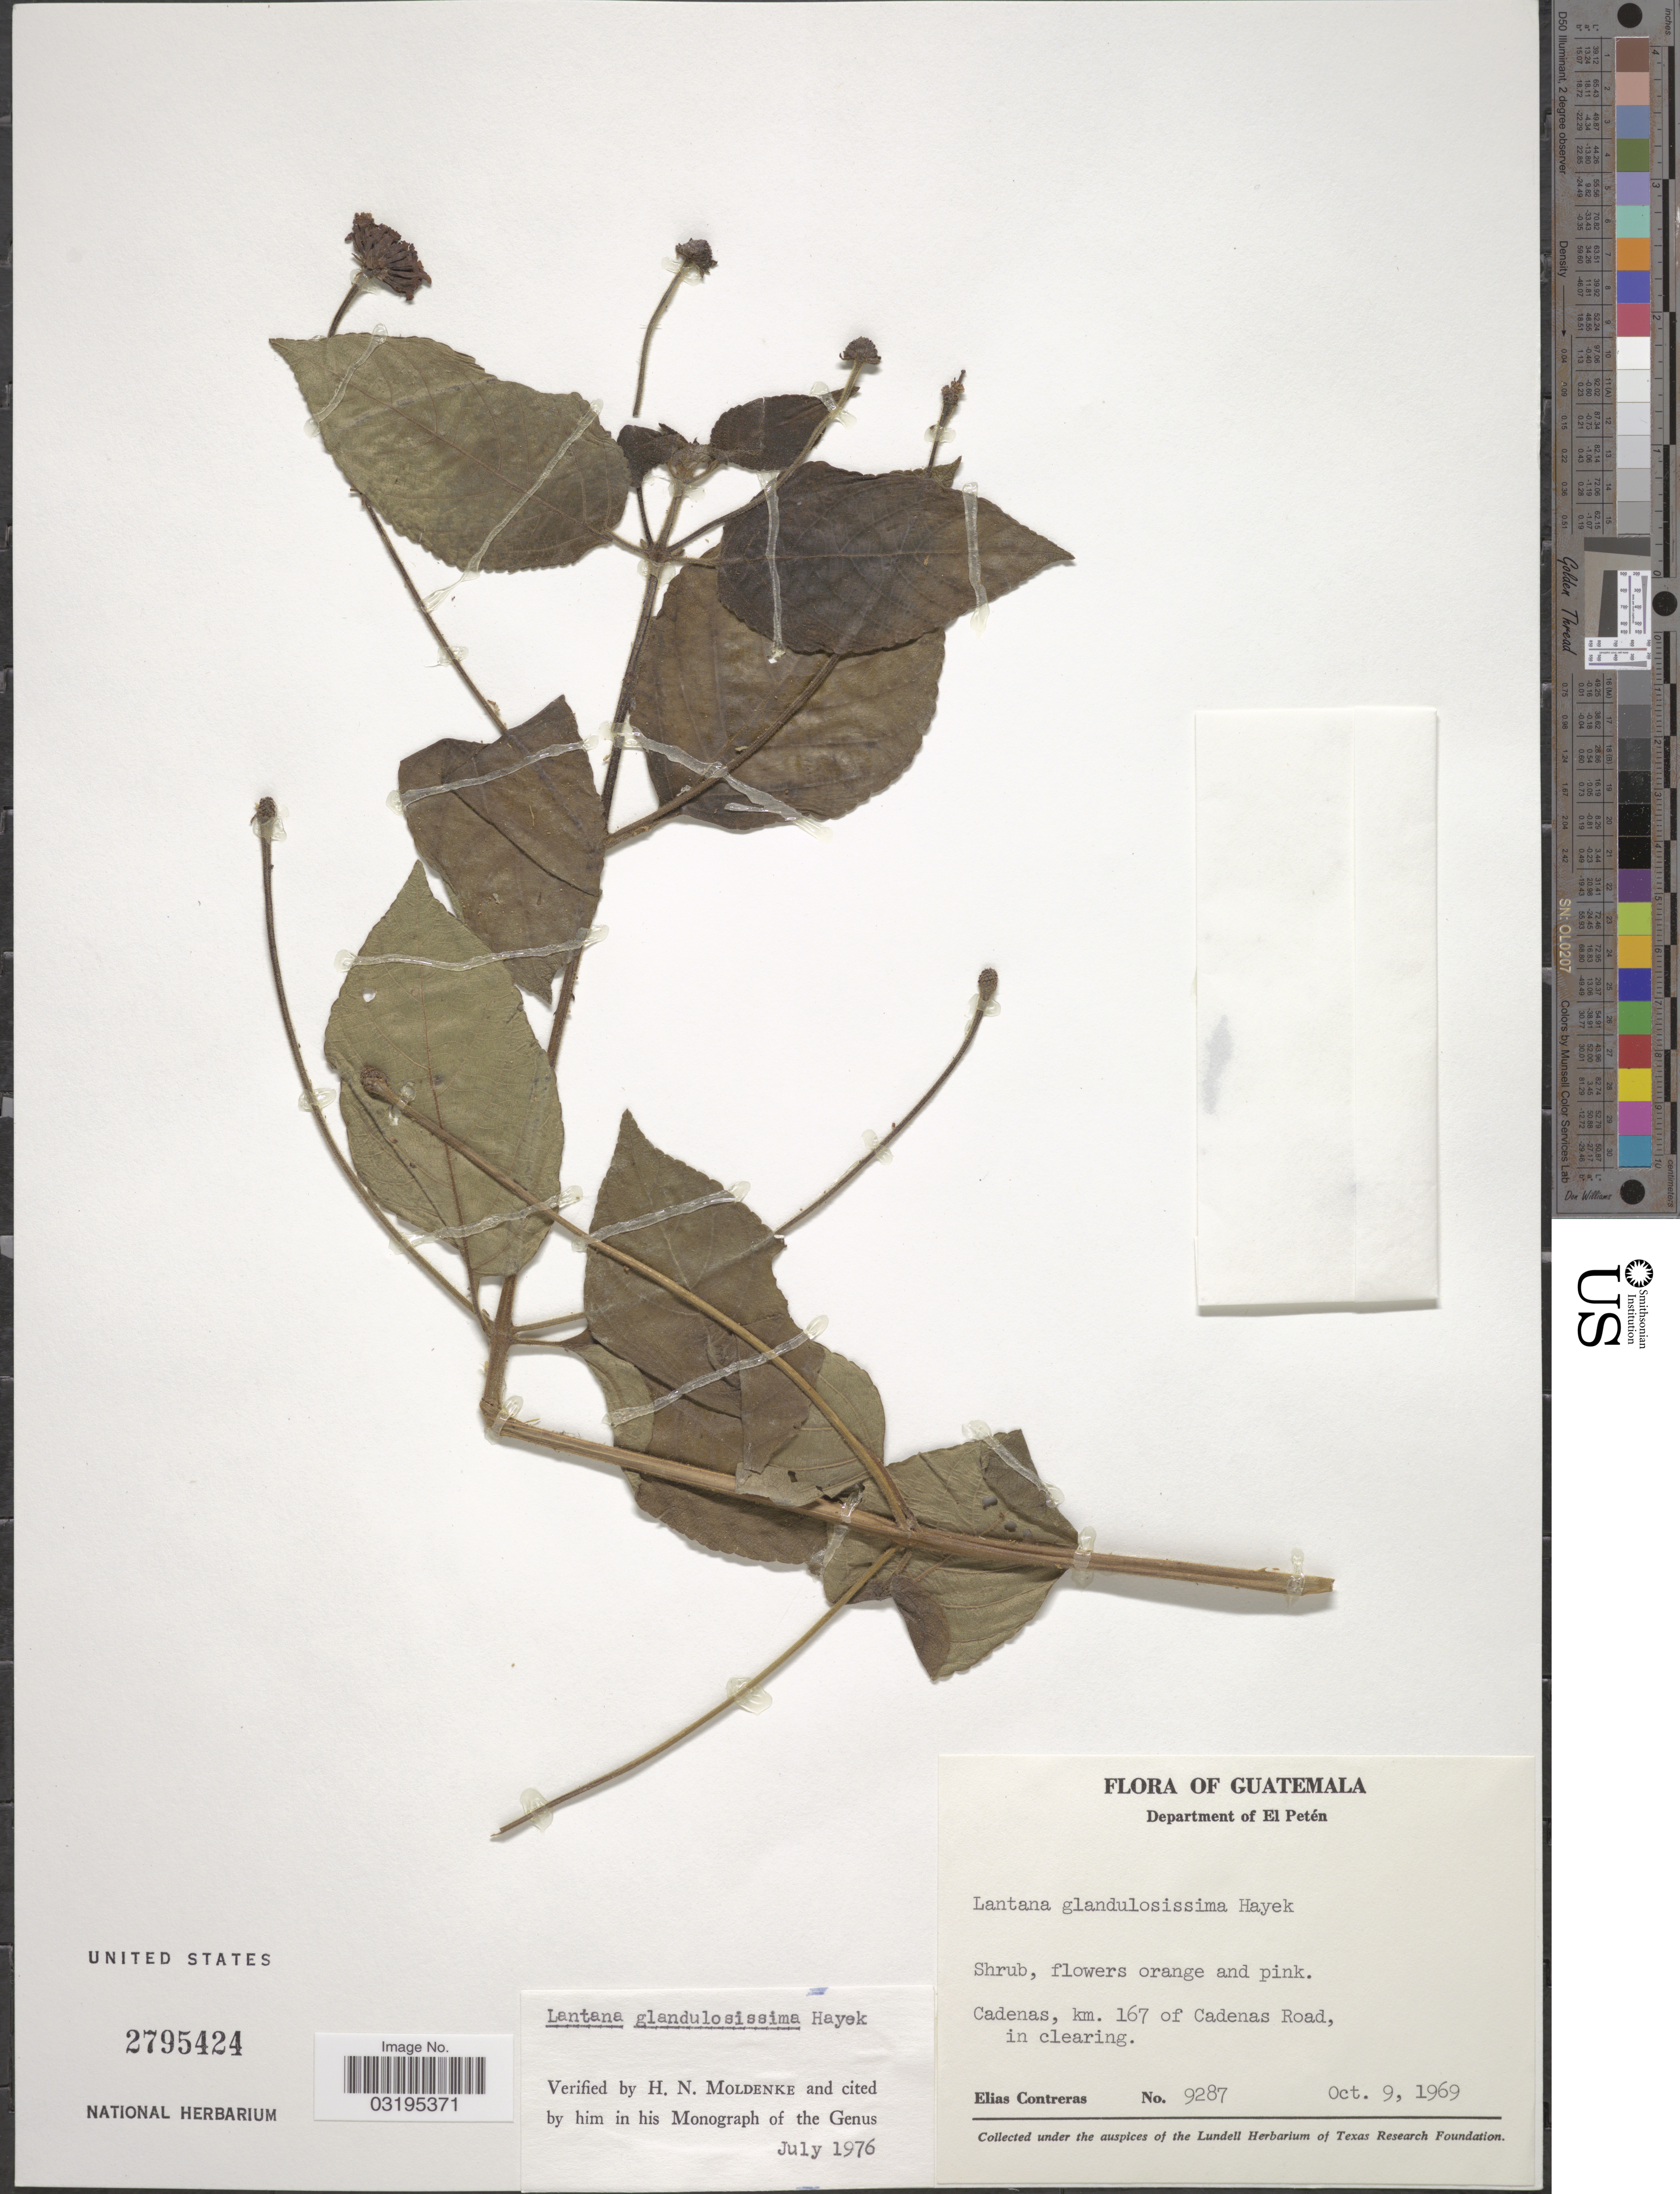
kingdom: Plantae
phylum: Tracheophyta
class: Magnoliopsida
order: Lamiales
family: Verbenaceae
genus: Lantana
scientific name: Lantana glandulosissima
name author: Hayek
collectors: E. Contreras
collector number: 9287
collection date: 1969-10-09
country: Guatemala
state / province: El Petén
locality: Department of El Petén. Cadenas, km. 167 of Cadenas Road.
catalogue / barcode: US 2795424